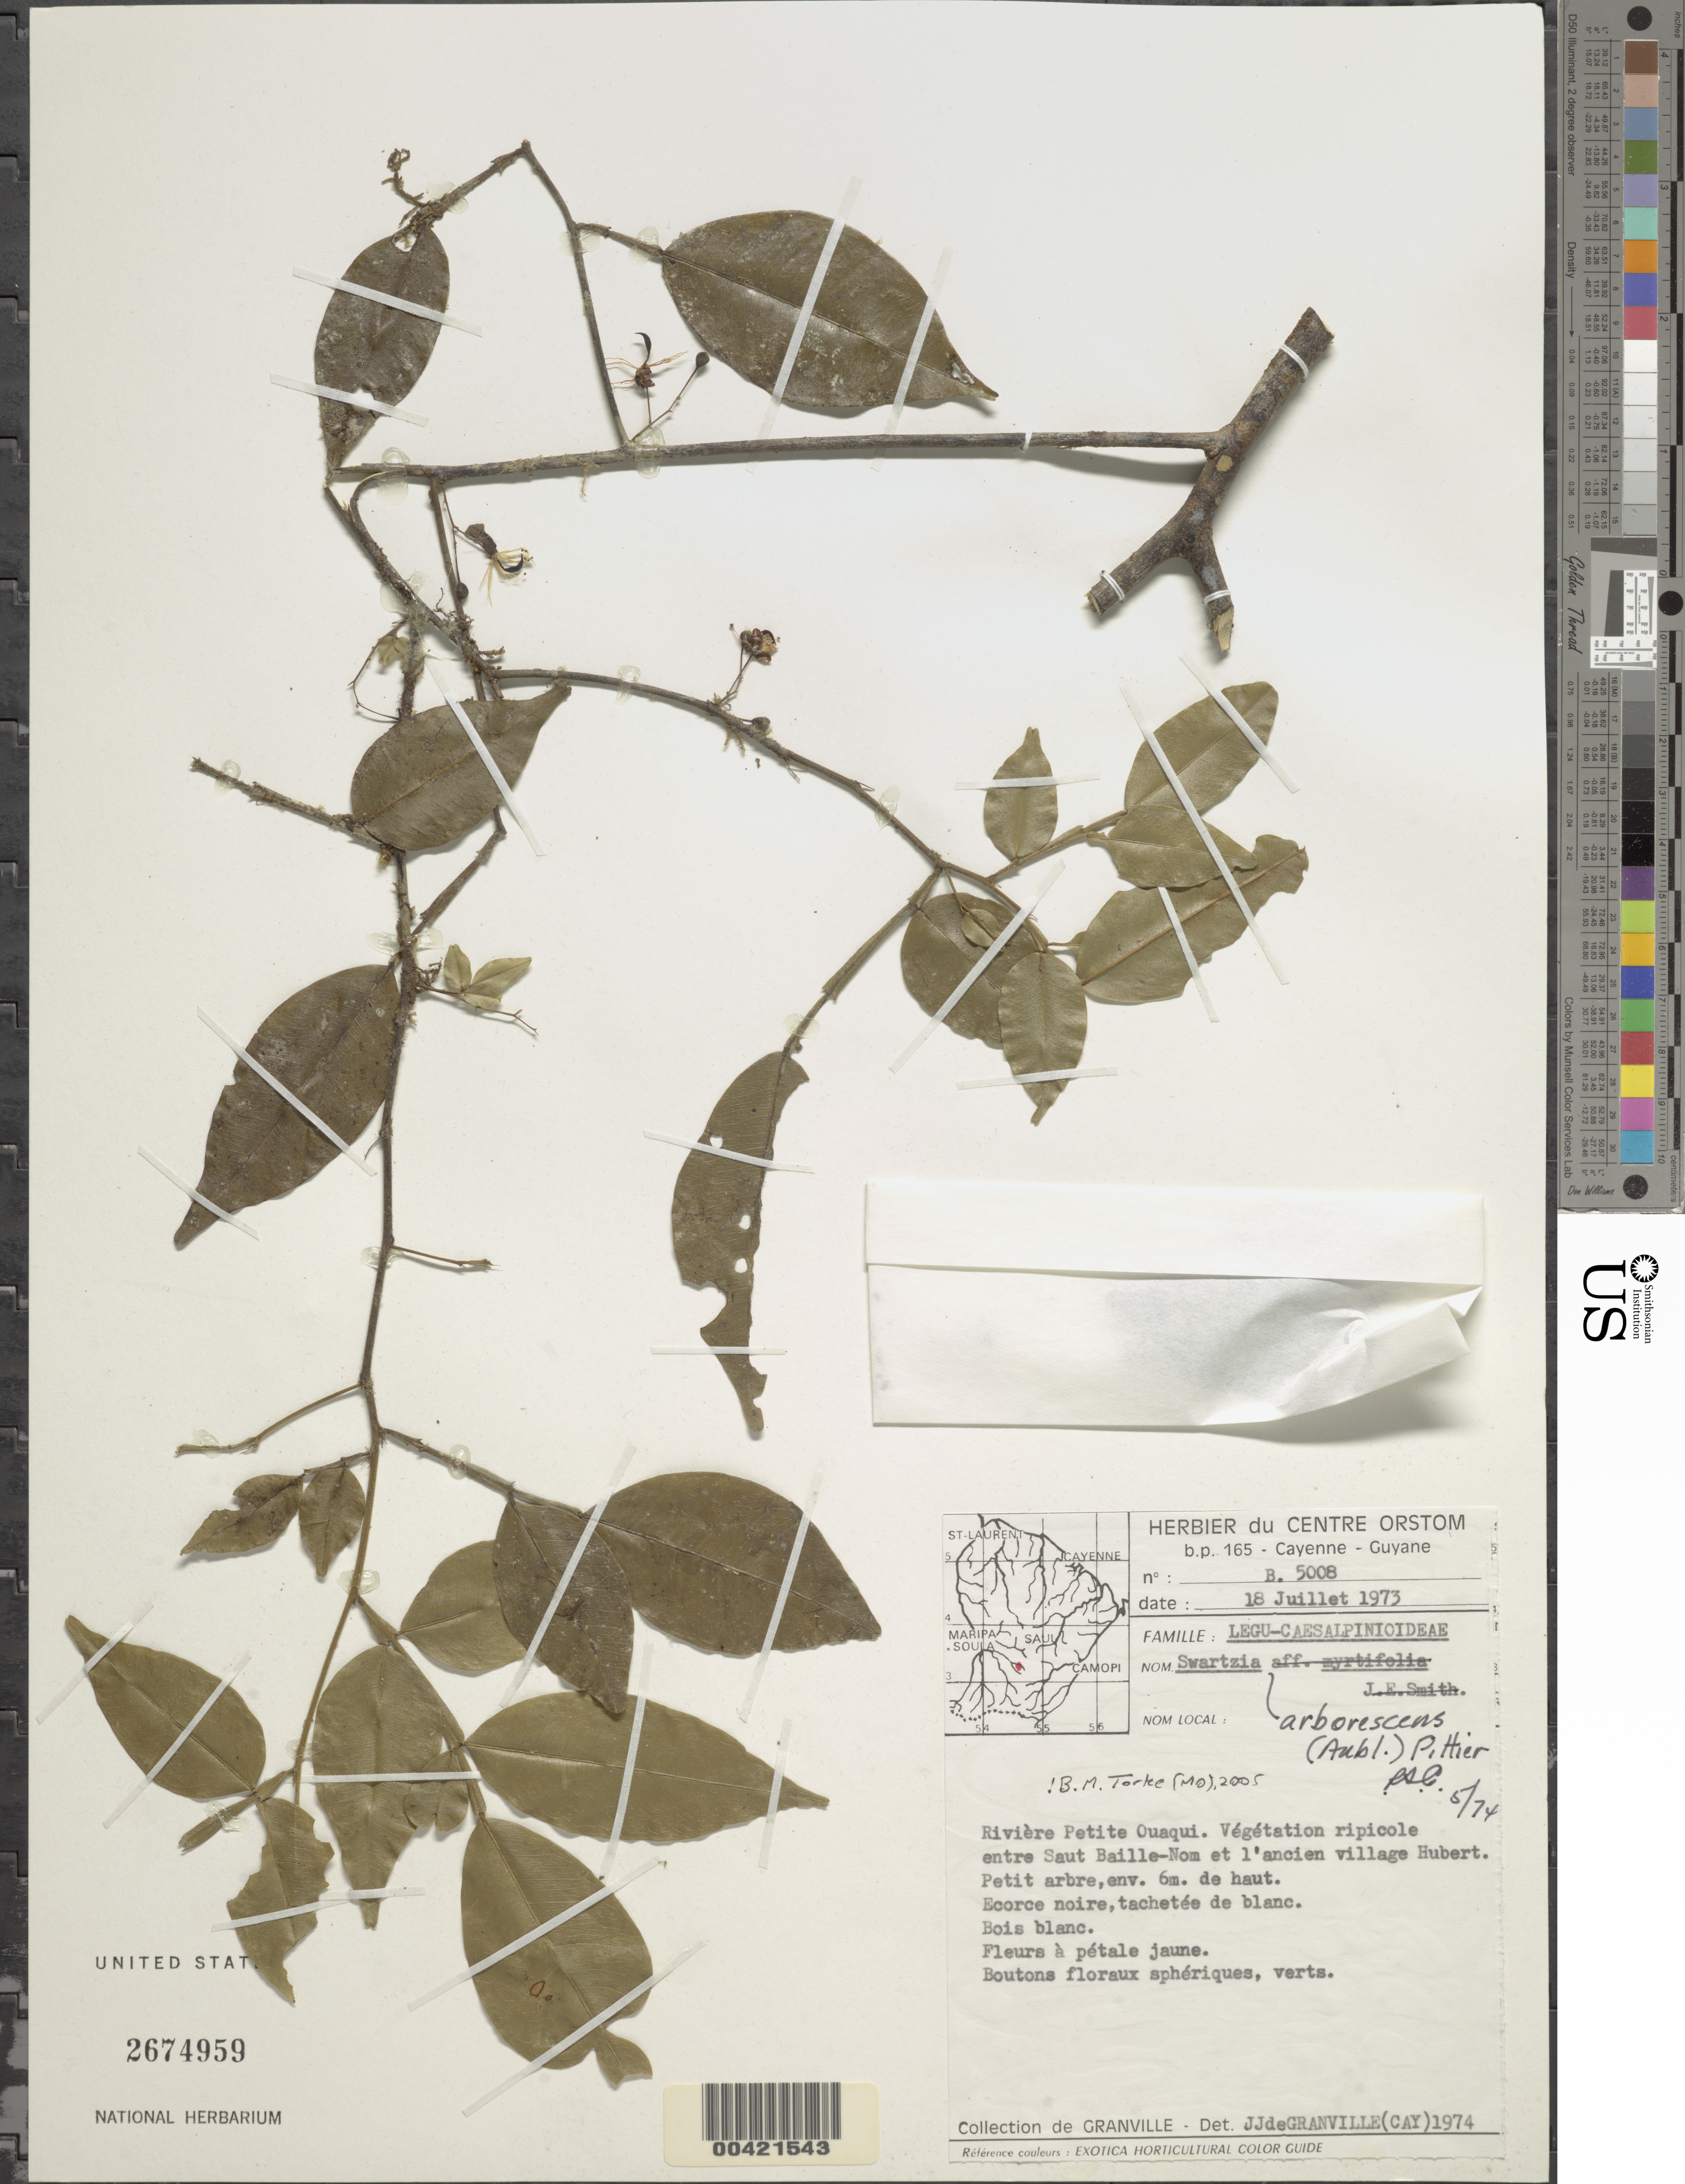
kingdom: Plantae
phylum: Tracheophyta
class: Magnoliopsida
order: Fabales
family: Fabaceae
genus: Swartzia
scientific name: Swartzia arborescens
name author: (Aubl.) Pittier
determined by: Cowan, R. S.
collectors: J.-J. de Granville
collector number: B.5008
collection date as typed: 18 Jul 1973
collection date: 1973-07-18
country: French Guiana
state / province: Cayenne / Saint-Laurent-du-Maroni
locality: Saut baille-nom et l'ancien village hubert, entre; riv. petite ouaqui. [in former inini arrondissement.]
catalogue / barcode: US 2674959